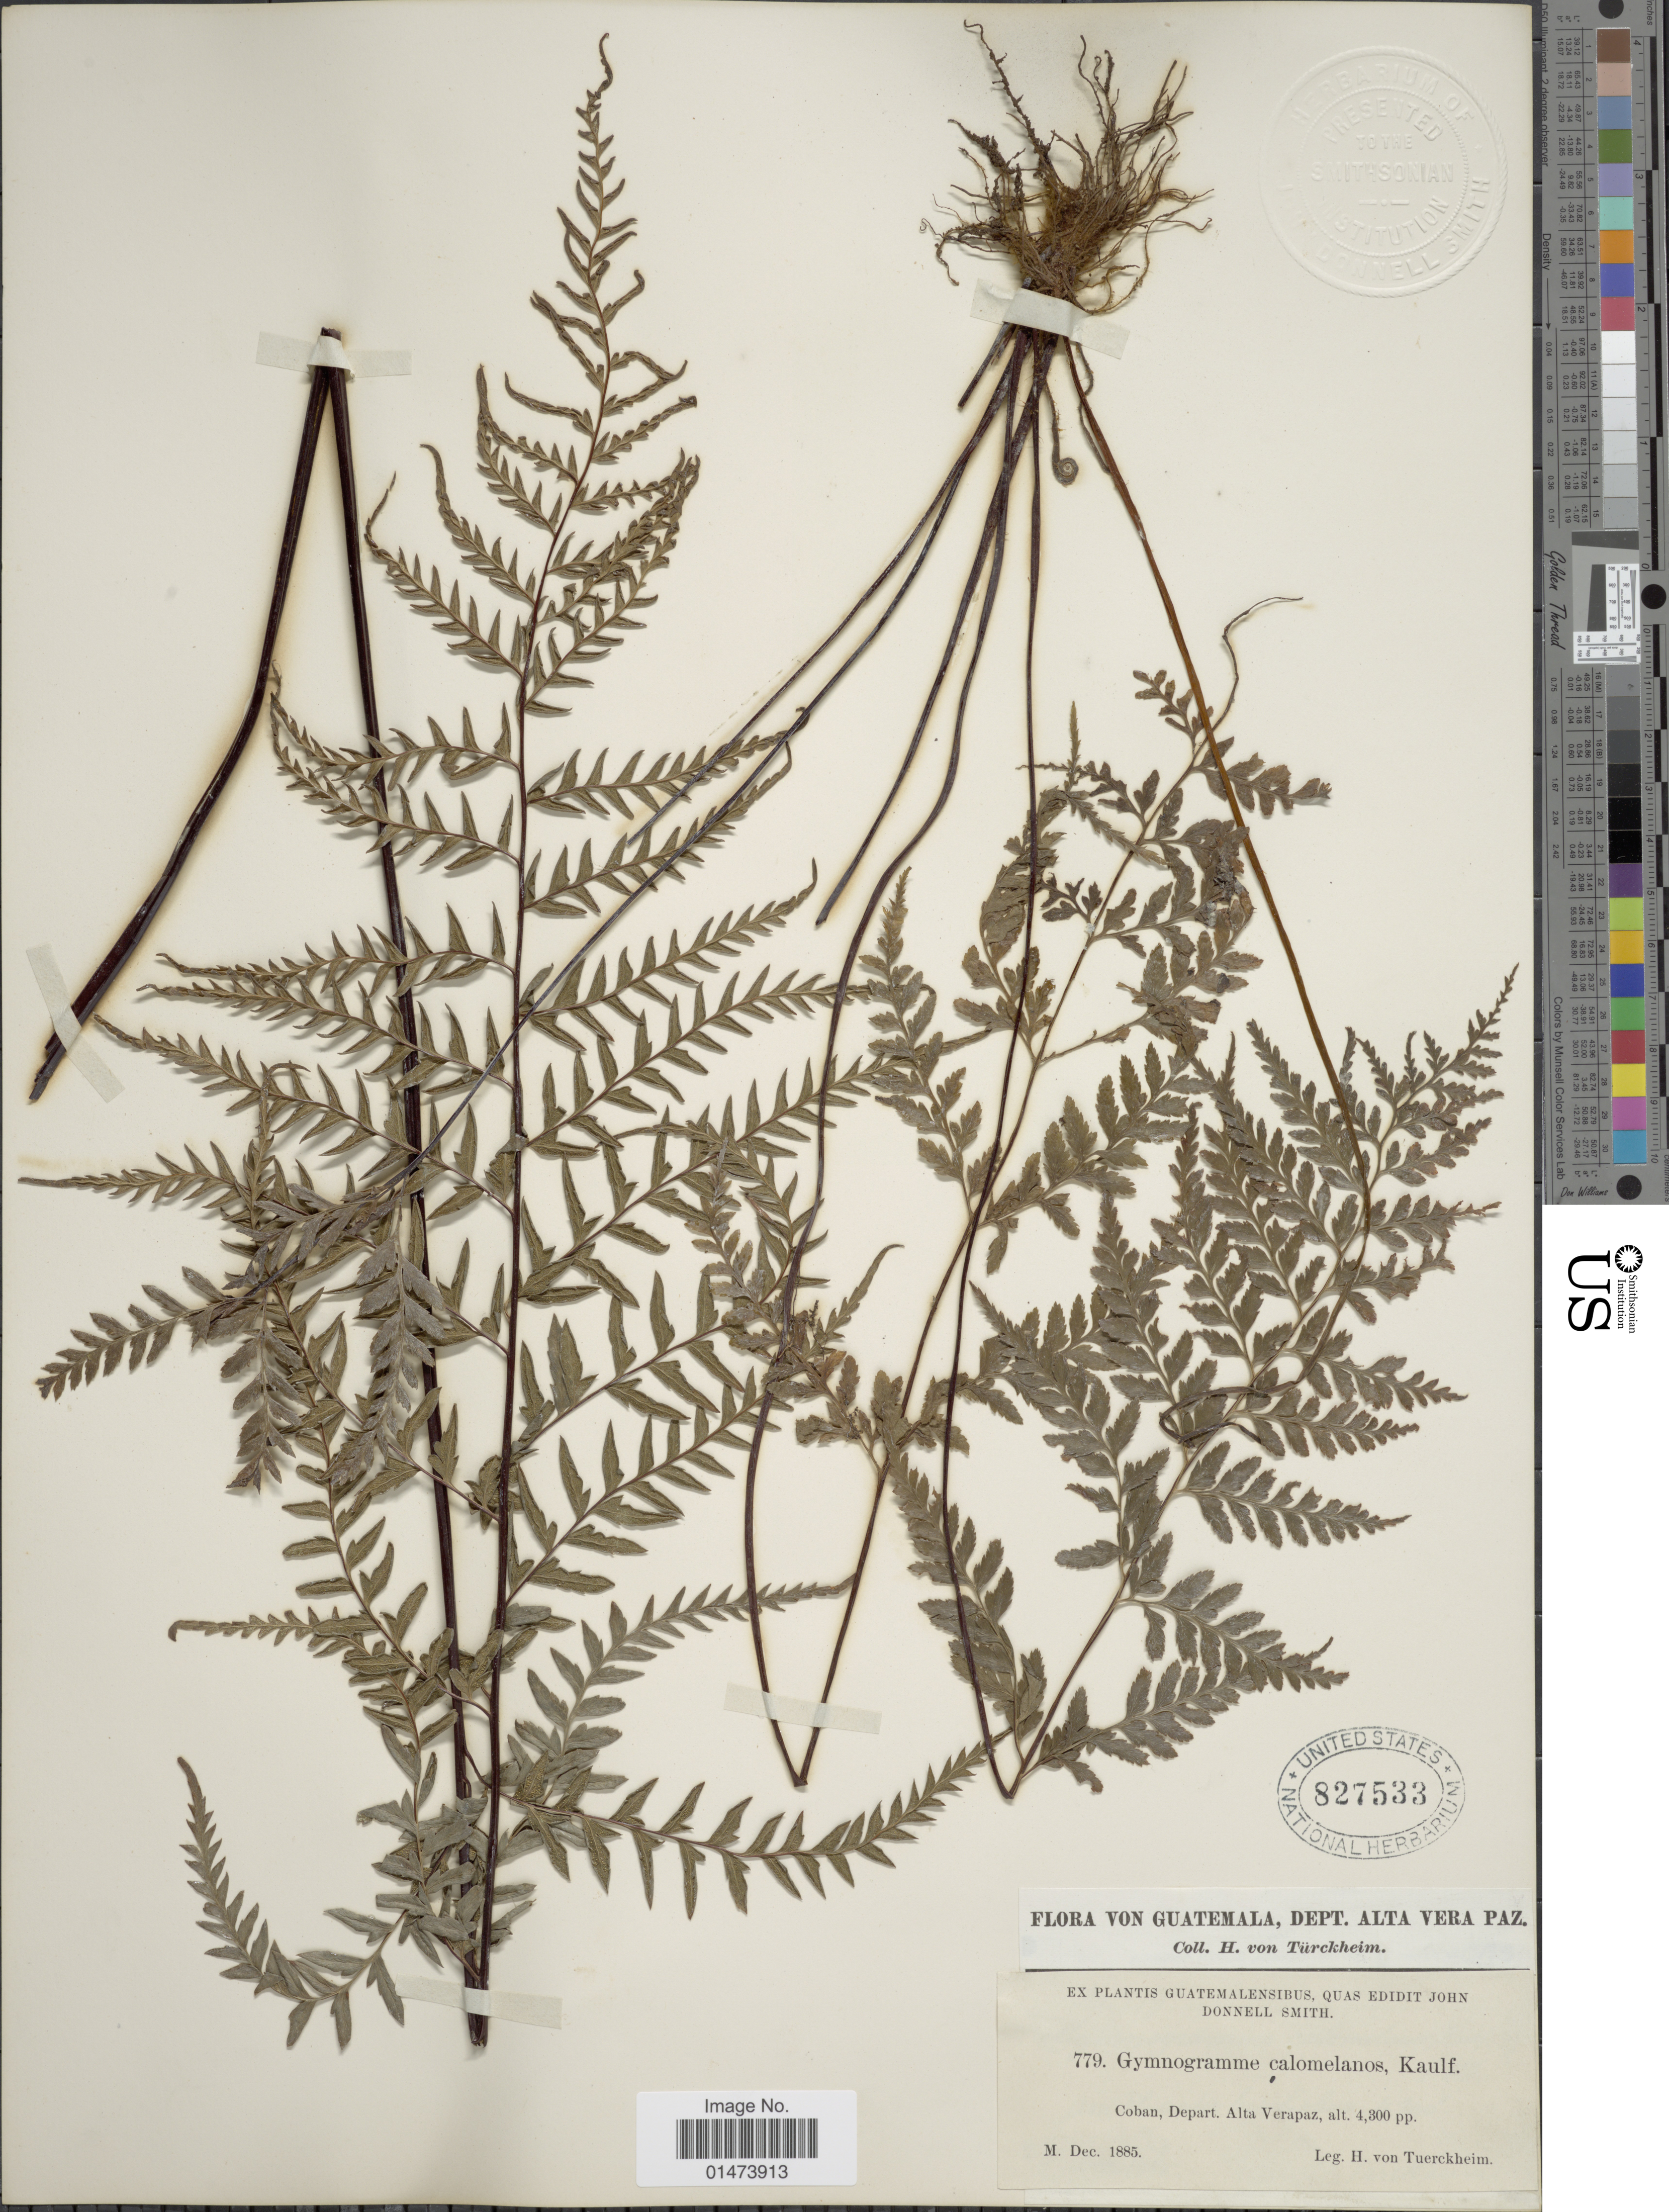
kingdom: Plantae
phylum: Tracheophyta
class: Polypodiopsida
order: Polypodiales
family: Pteridaceae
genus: Pityrogramma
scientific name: Pityrogramma calomelanos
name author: (L.) Link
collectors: H. von Türckheim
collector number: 779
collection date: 1885-12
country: Guatemala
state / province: Alta Verapaz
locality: Coban, Depart. Alta Verapaz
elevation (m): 1311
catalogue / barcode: US 827533